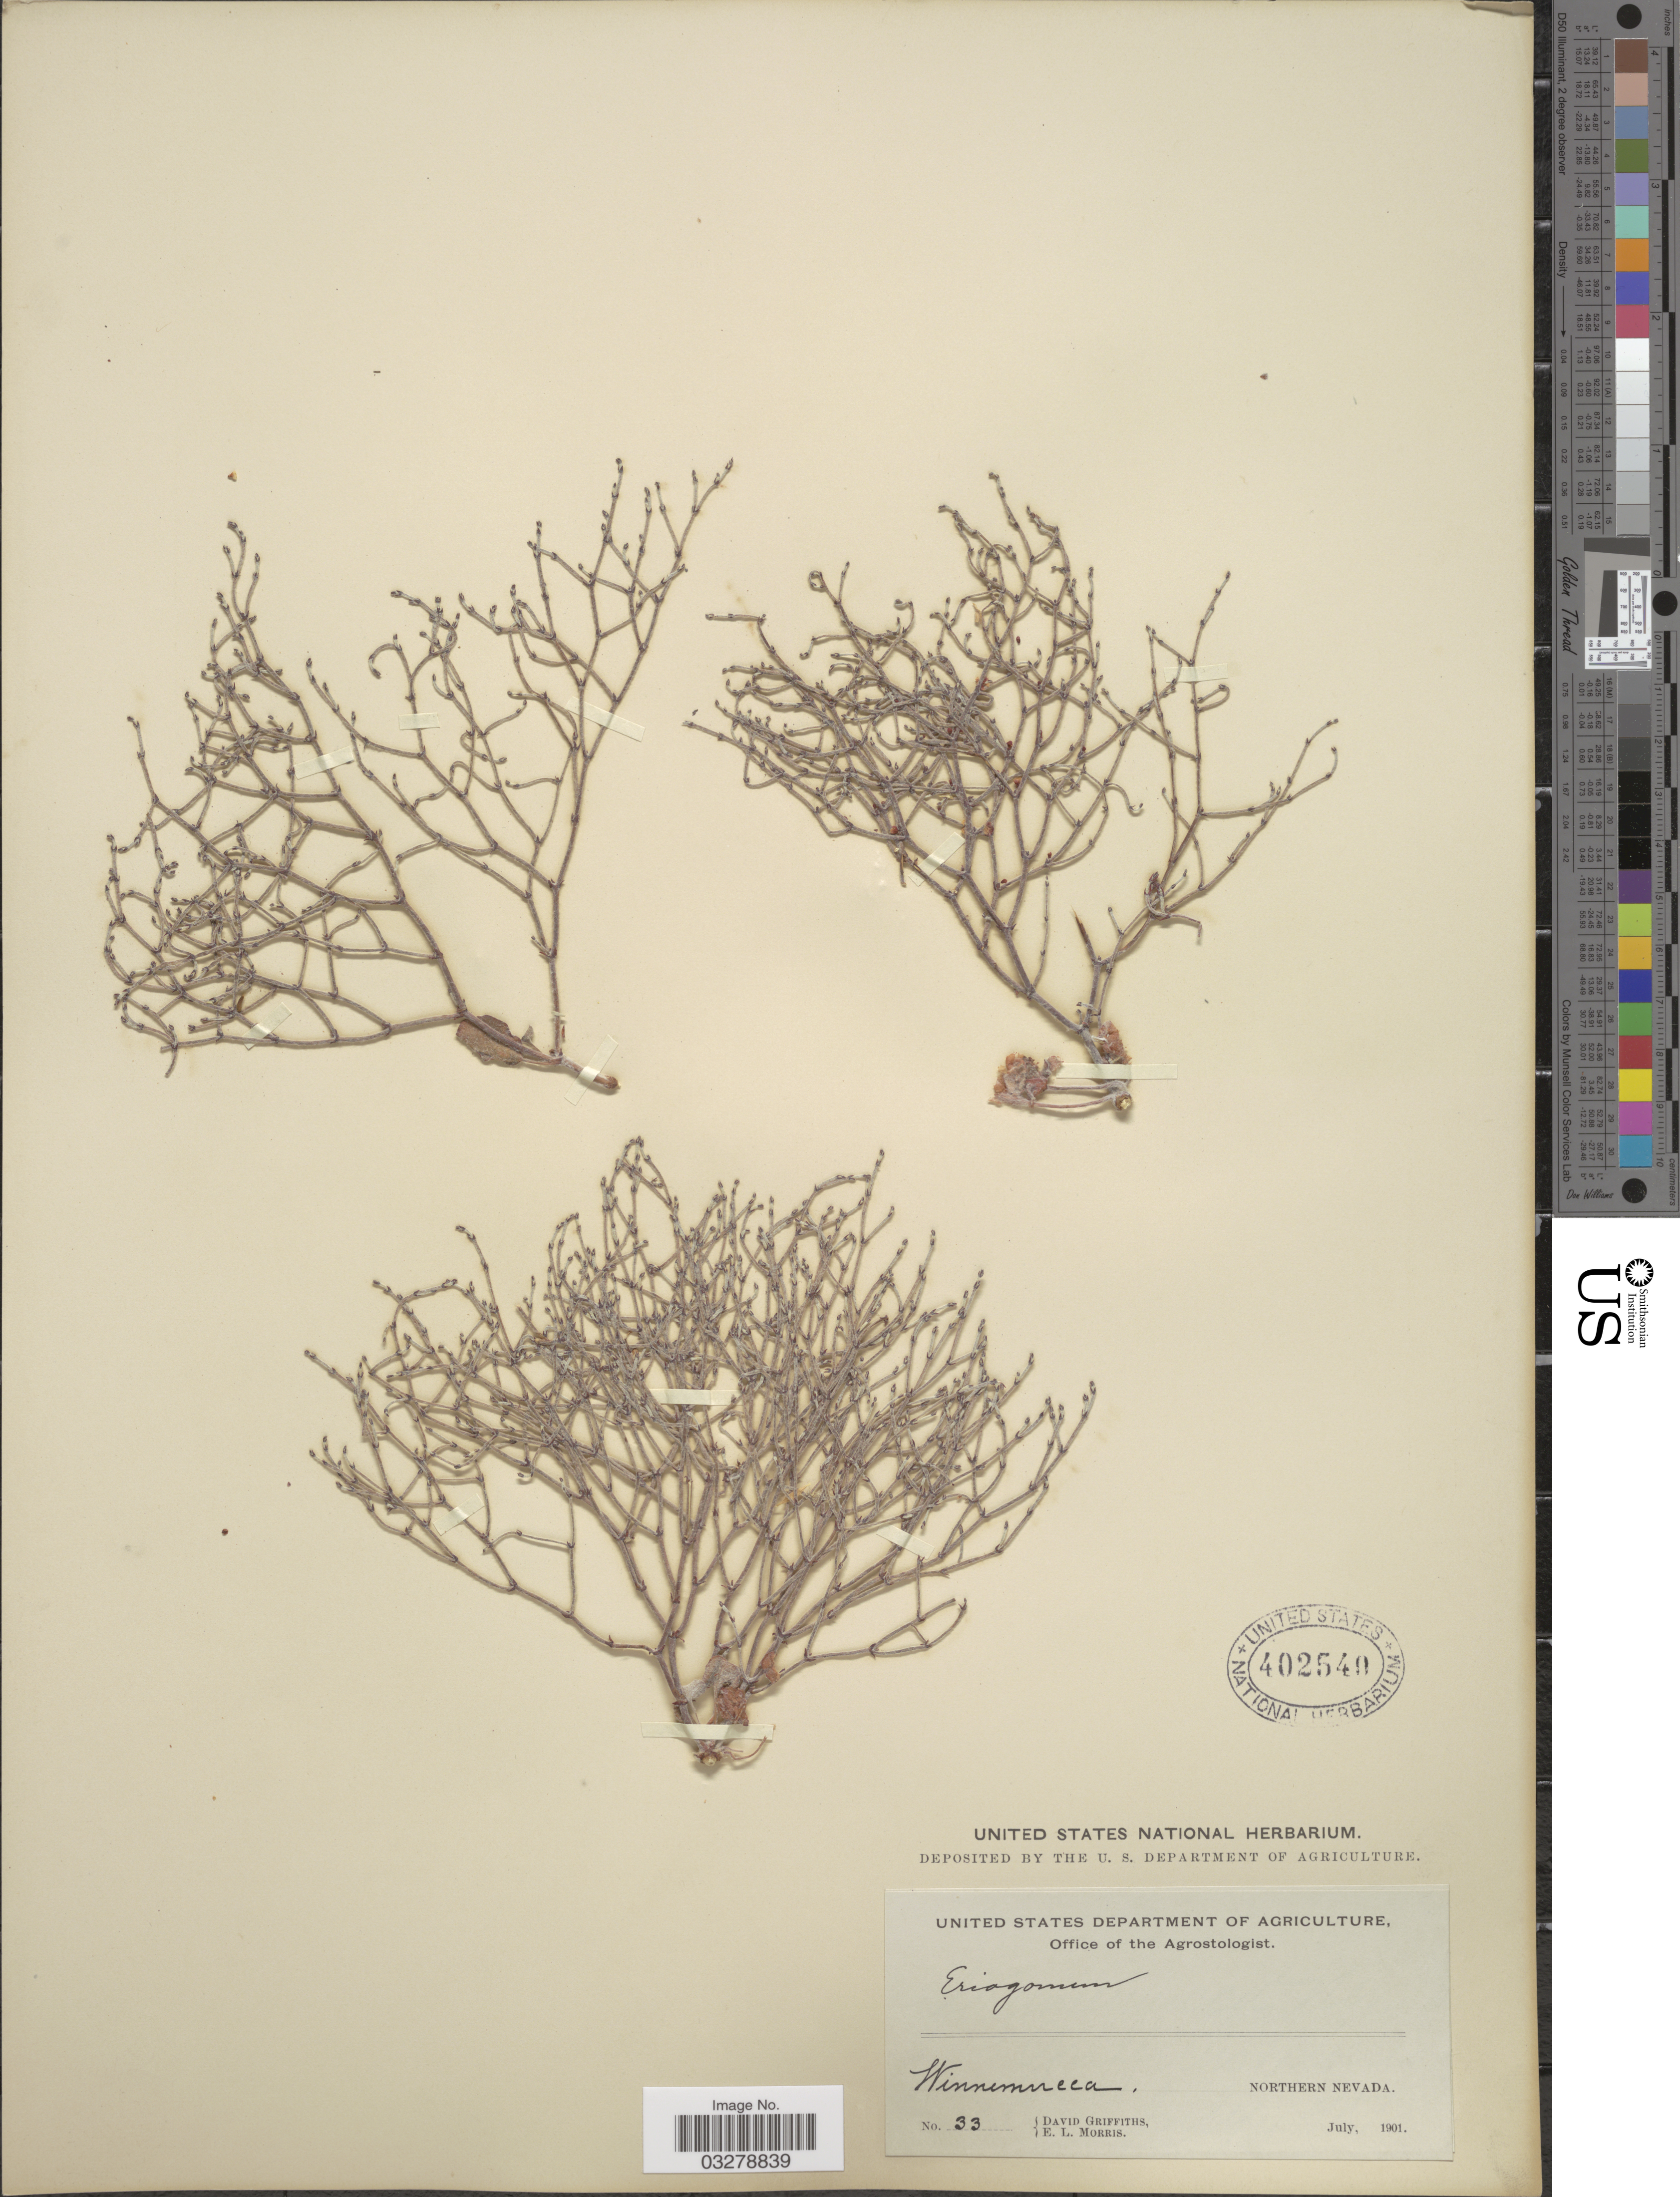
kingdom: Plantae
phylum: Tracheophyta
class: Magnoliopsida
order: Caryophyllales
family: Polygonaceae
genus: Eriogonum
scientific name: Eriogonum nidularium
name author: Coville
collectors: D. Griffiths & E. Morris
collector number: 33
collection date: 1901-07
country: United States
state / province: Nevada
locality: Winnemucca. Northern Nevada.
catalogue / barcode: US 402540